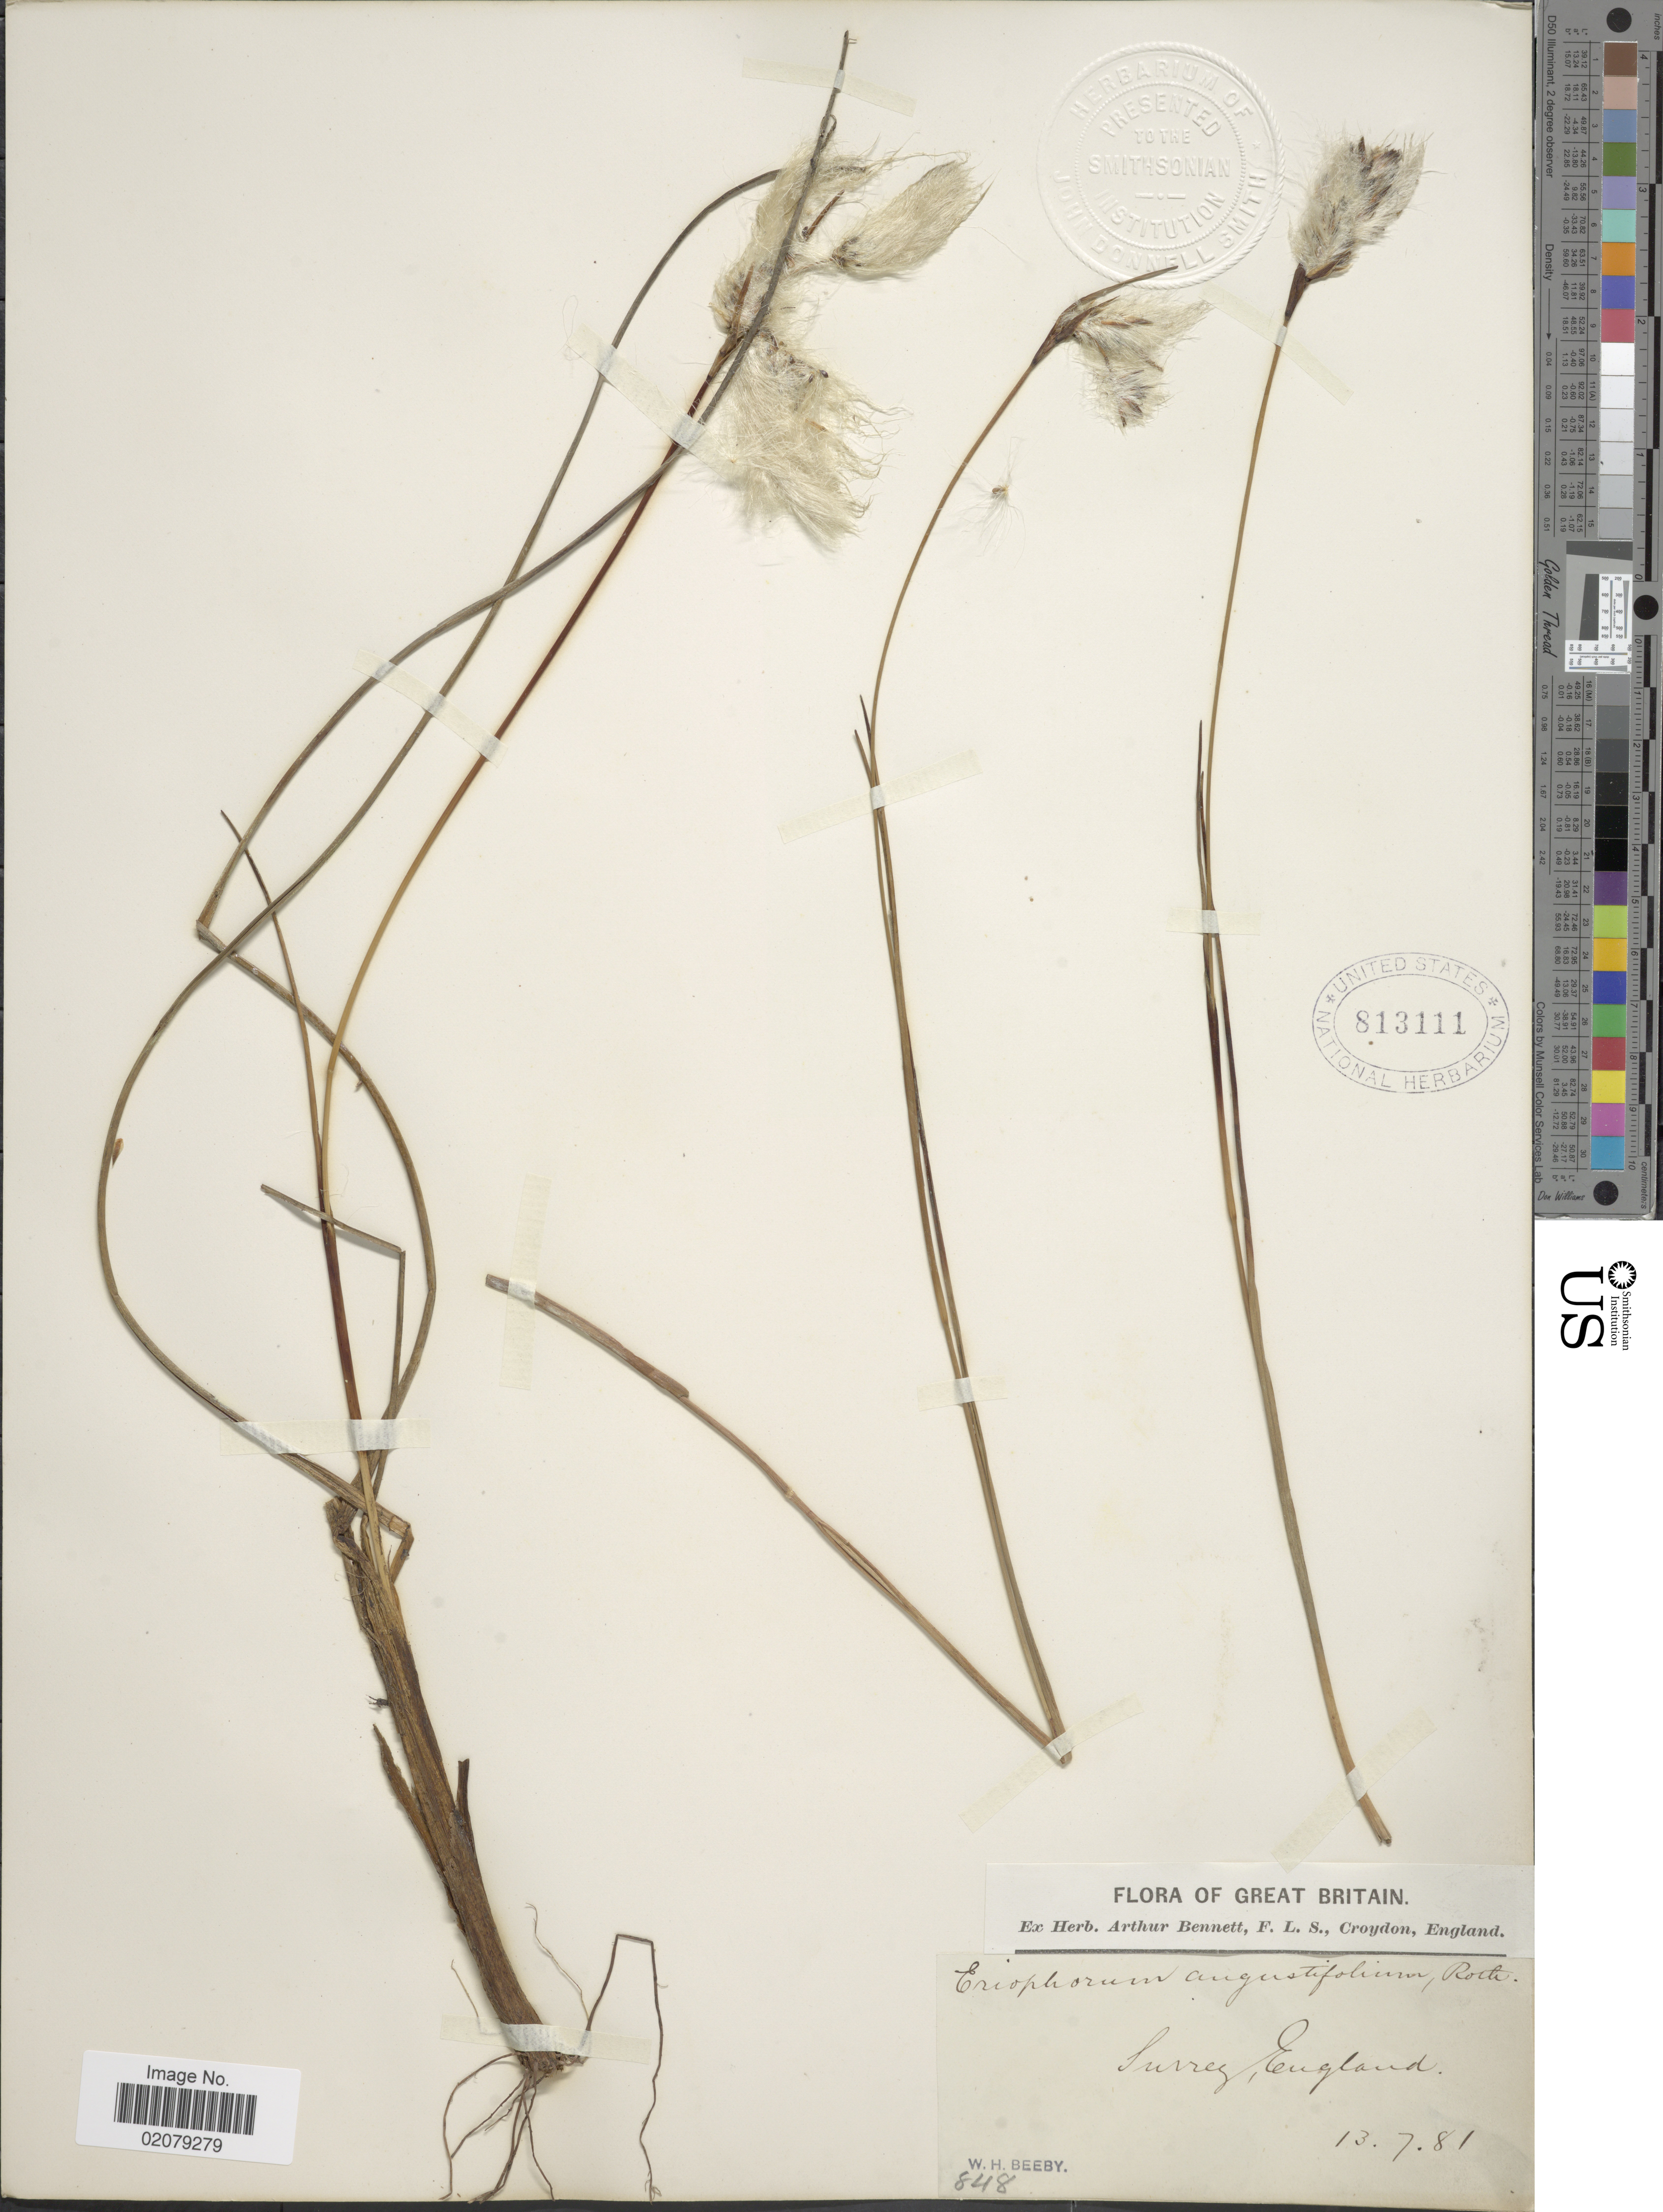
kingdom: Plantae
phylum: Tracheophyta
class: Liliopsida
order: Poales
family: Cyperaceae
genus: Eriophorum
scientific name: Eriophorum angustifolium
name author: Honck.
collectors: W. Beeby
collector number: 848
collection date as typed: Transcribed d/m/y: 13/7/81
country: United Kingdom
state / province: England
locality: Great Britain, Survey, England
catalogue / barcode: US 813111